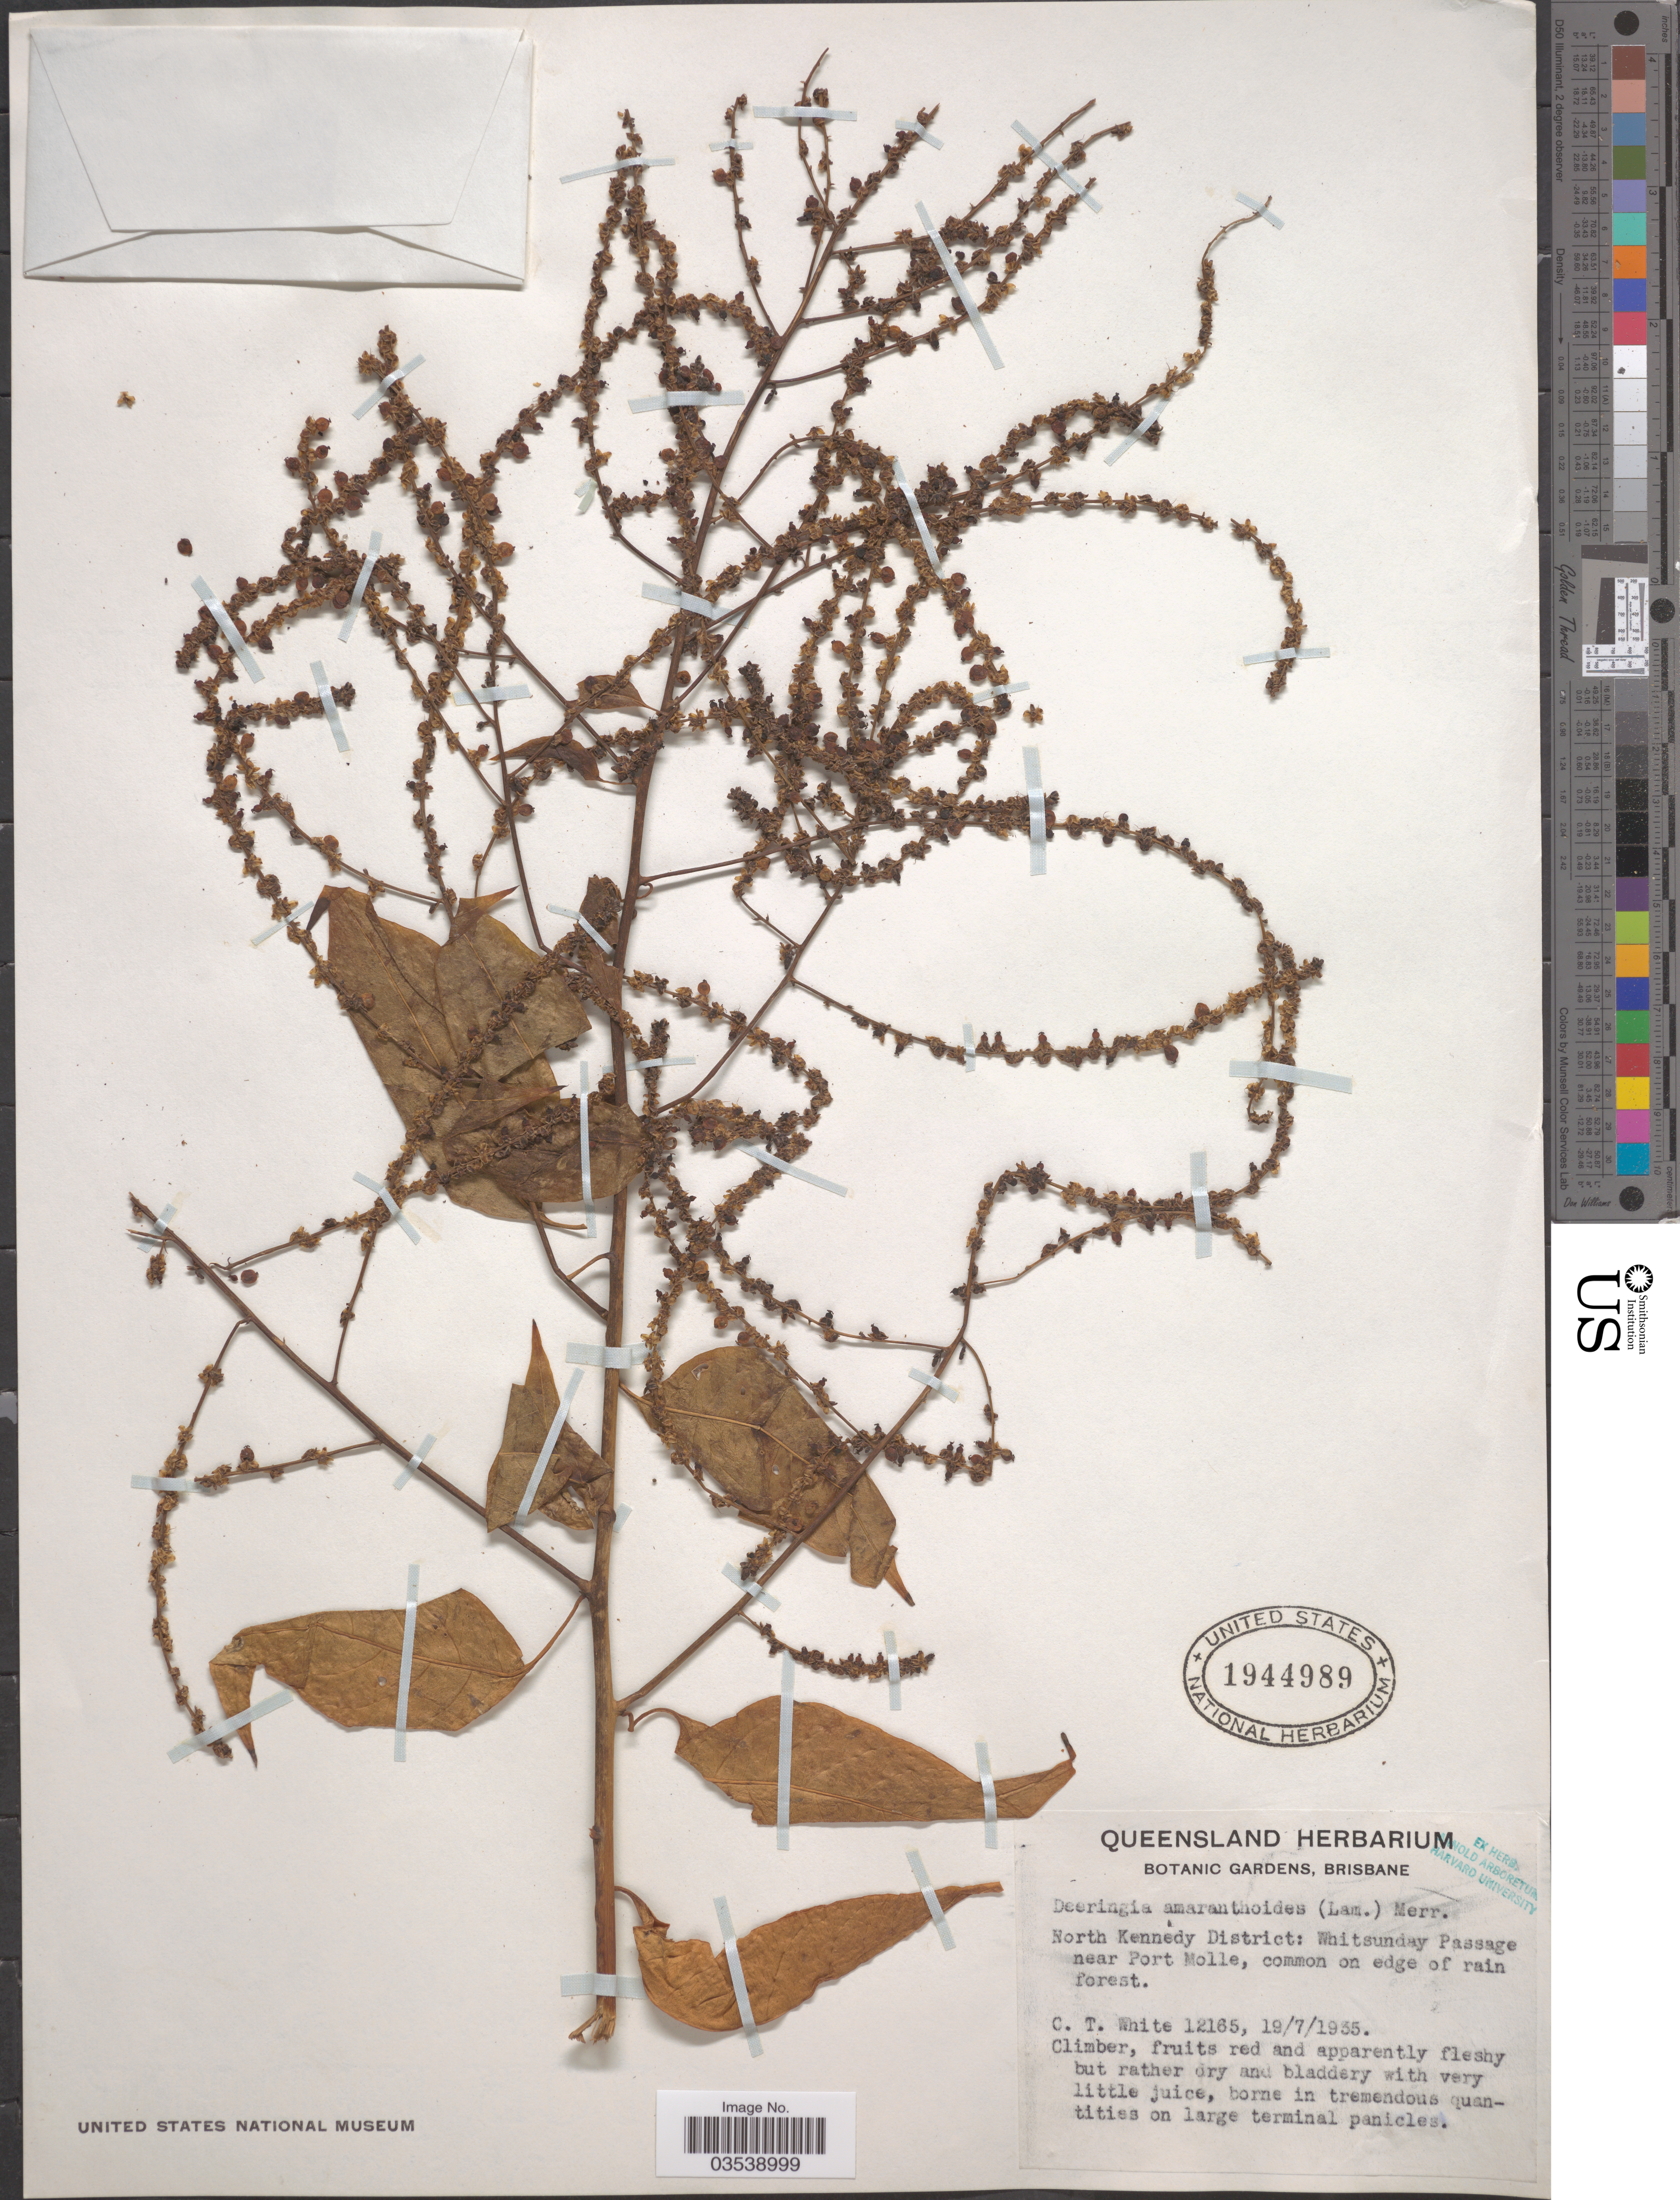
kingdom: Plantae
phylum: Tracheophyta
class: Magnoliopsida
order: Caryophyllales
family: Amaranthaceae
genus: Deeringia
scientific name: Deeringia amaranthoides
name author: (Lam.) Merr.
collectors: C. T. White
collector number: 12165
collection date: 1935-07-19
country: Australia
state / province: Queensland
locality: North Kennedy District: Whitsunday Passage near Port Molle.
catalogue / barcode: US 1944989